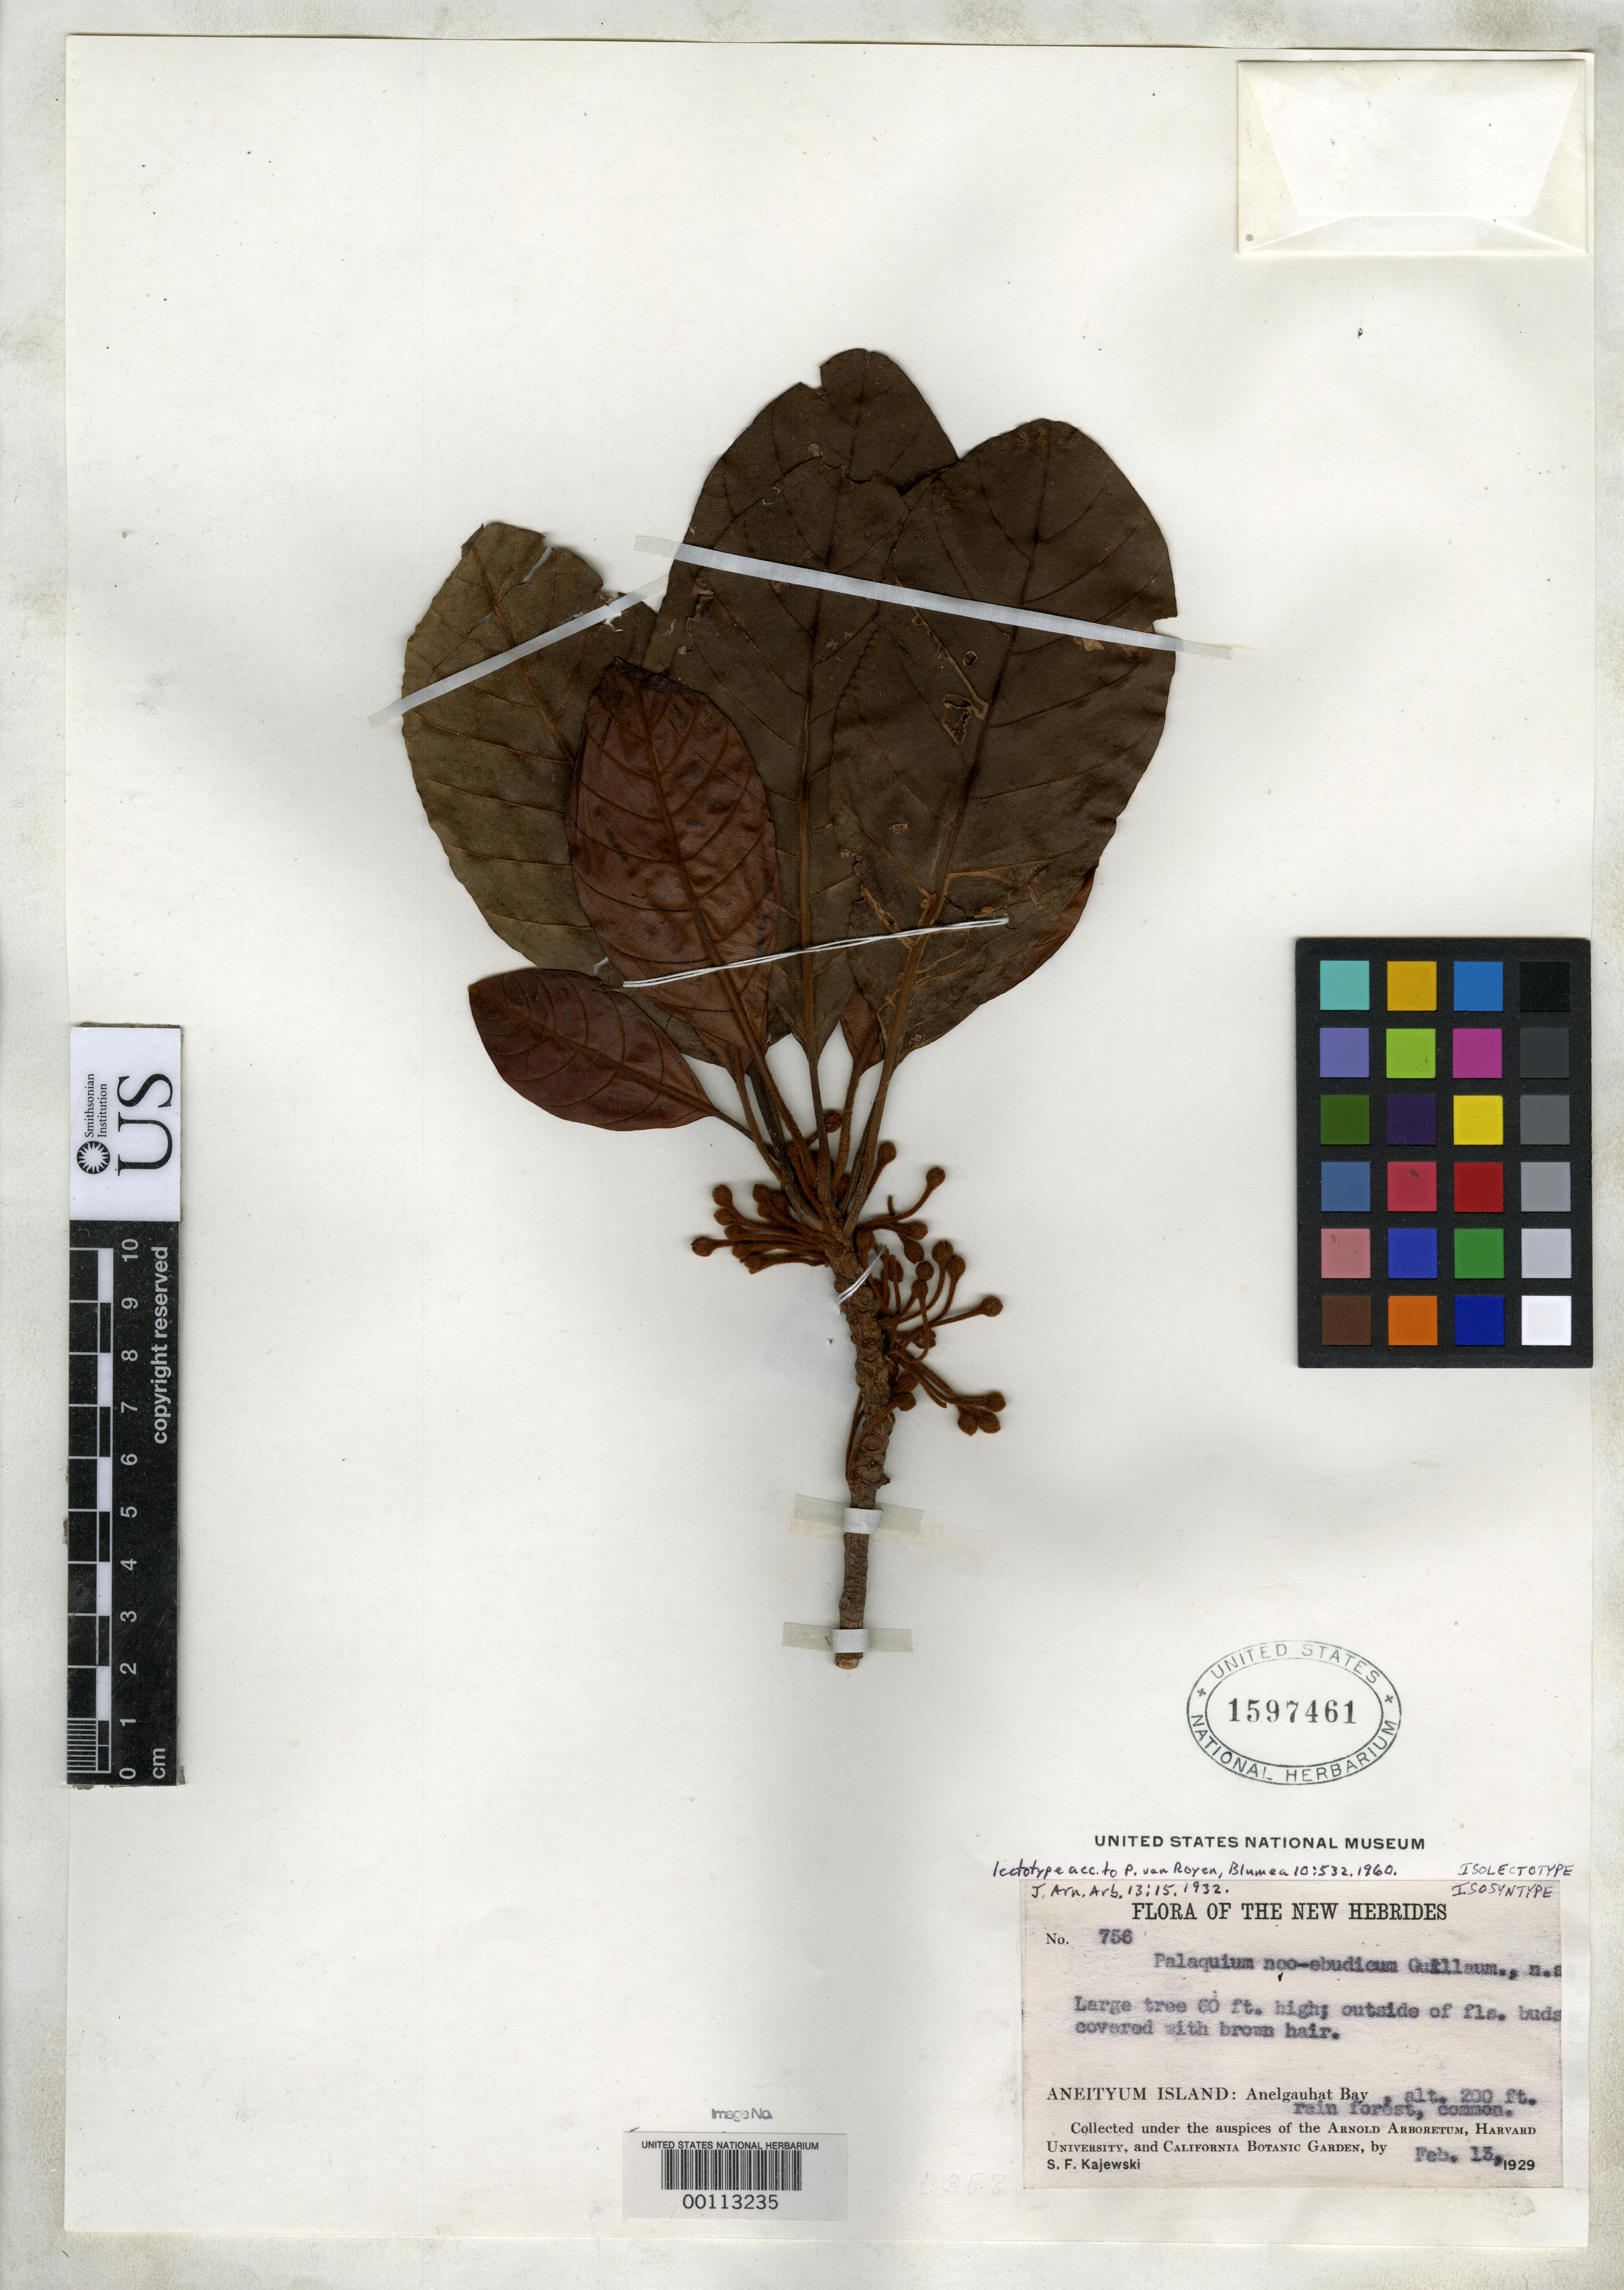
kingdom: Plantae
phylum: Tracheophyta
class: Magnoliopsida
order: Ericales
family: Sapotaceae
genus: Palaquium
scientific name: Palaquium neo-ebudicum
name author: Guillaumin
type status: Isosyntype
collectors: S. Kajewski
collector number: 756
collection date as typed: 13 Feb 1929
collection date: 1929-02-13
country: Vanuatu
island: Anatom [Aneityum]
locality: Anelgauhat Bay.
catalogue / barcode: US 1597461